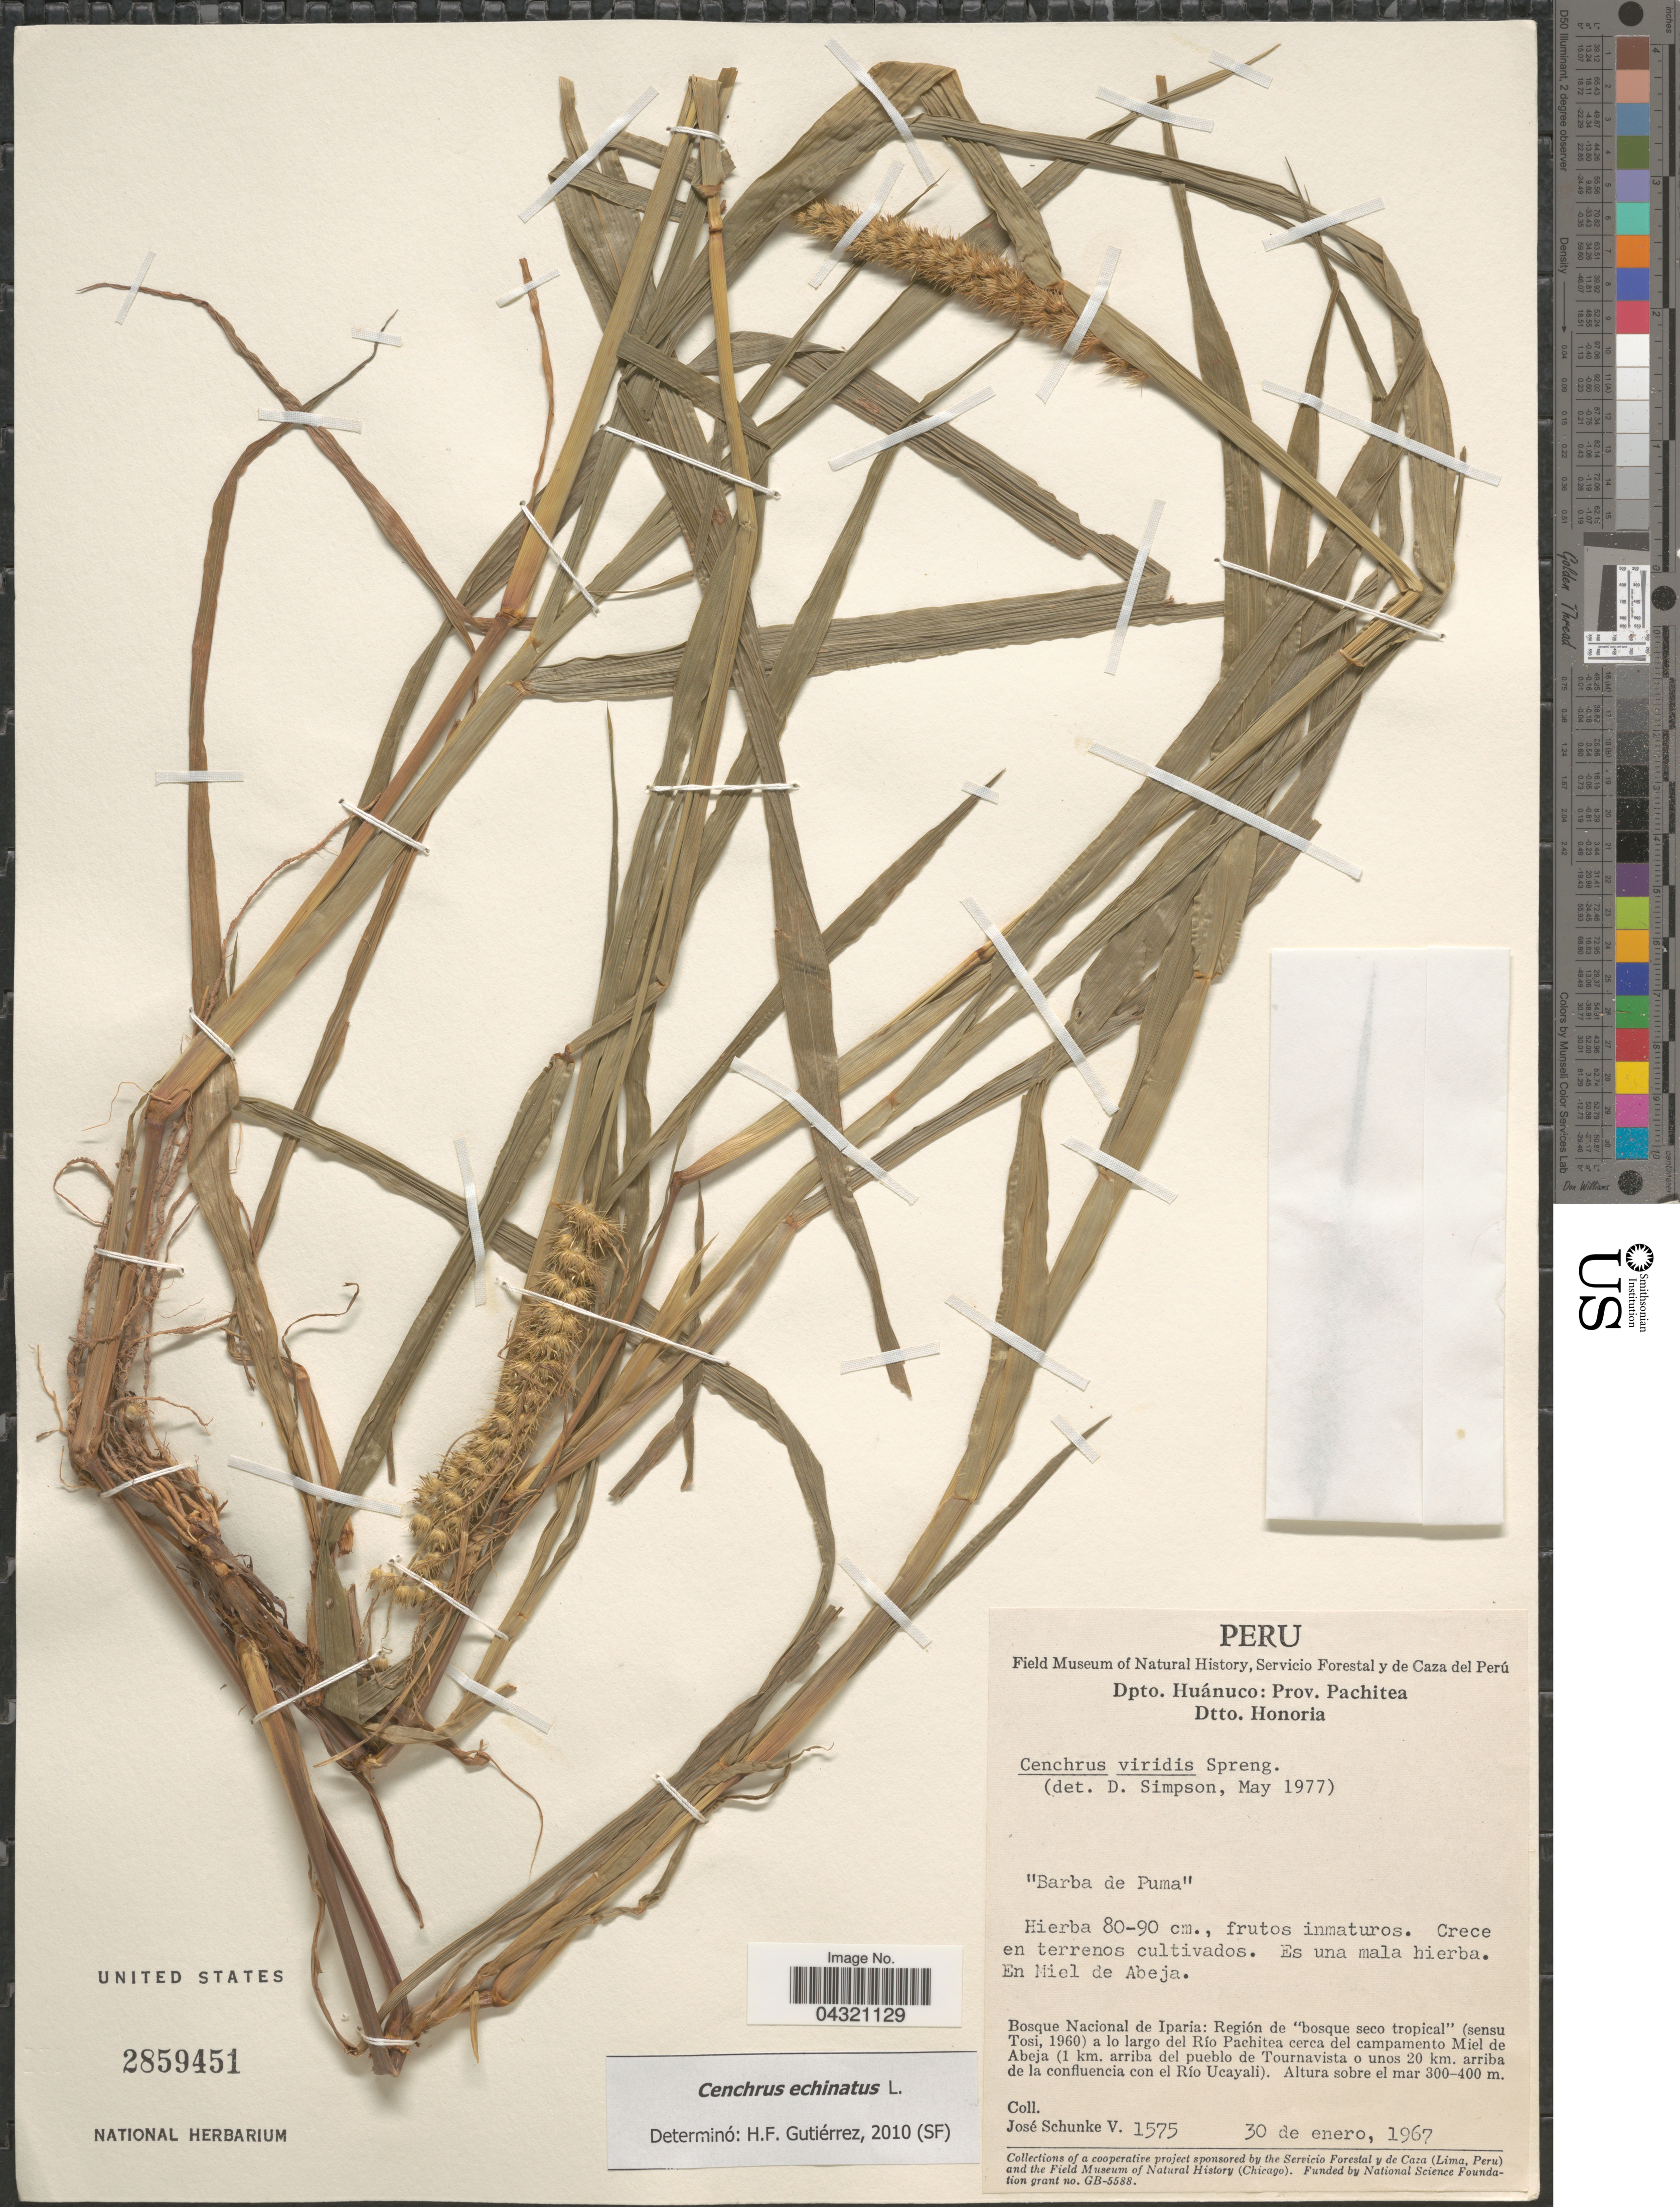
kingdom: Plantae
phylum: Tracheophyta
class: Liliopsida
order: Poales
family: Poaceae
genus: Cenchrus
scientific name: Cenchrus echinatus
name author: L.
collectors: J. Schunke Vigo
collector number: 1575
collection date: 1967-01-30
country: Peru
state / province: Huánuco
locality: Dpto. Huánuco: Prov. Pachitea. Dtto. Honoria. "Barba de Puma". En Miel de Abeja. Bosque Nacional de Iparia: Región de "bosque seco tropical" (sensu Tosi, 1960) a lo largo del Río Pachitea cerca del campamento Miel de Abeja (1 km. arriba del pueblo de Tournavista o unos 20 km. arriba de la confluencia con el Río Ucayali).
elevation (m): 300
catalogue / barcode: US 2859451